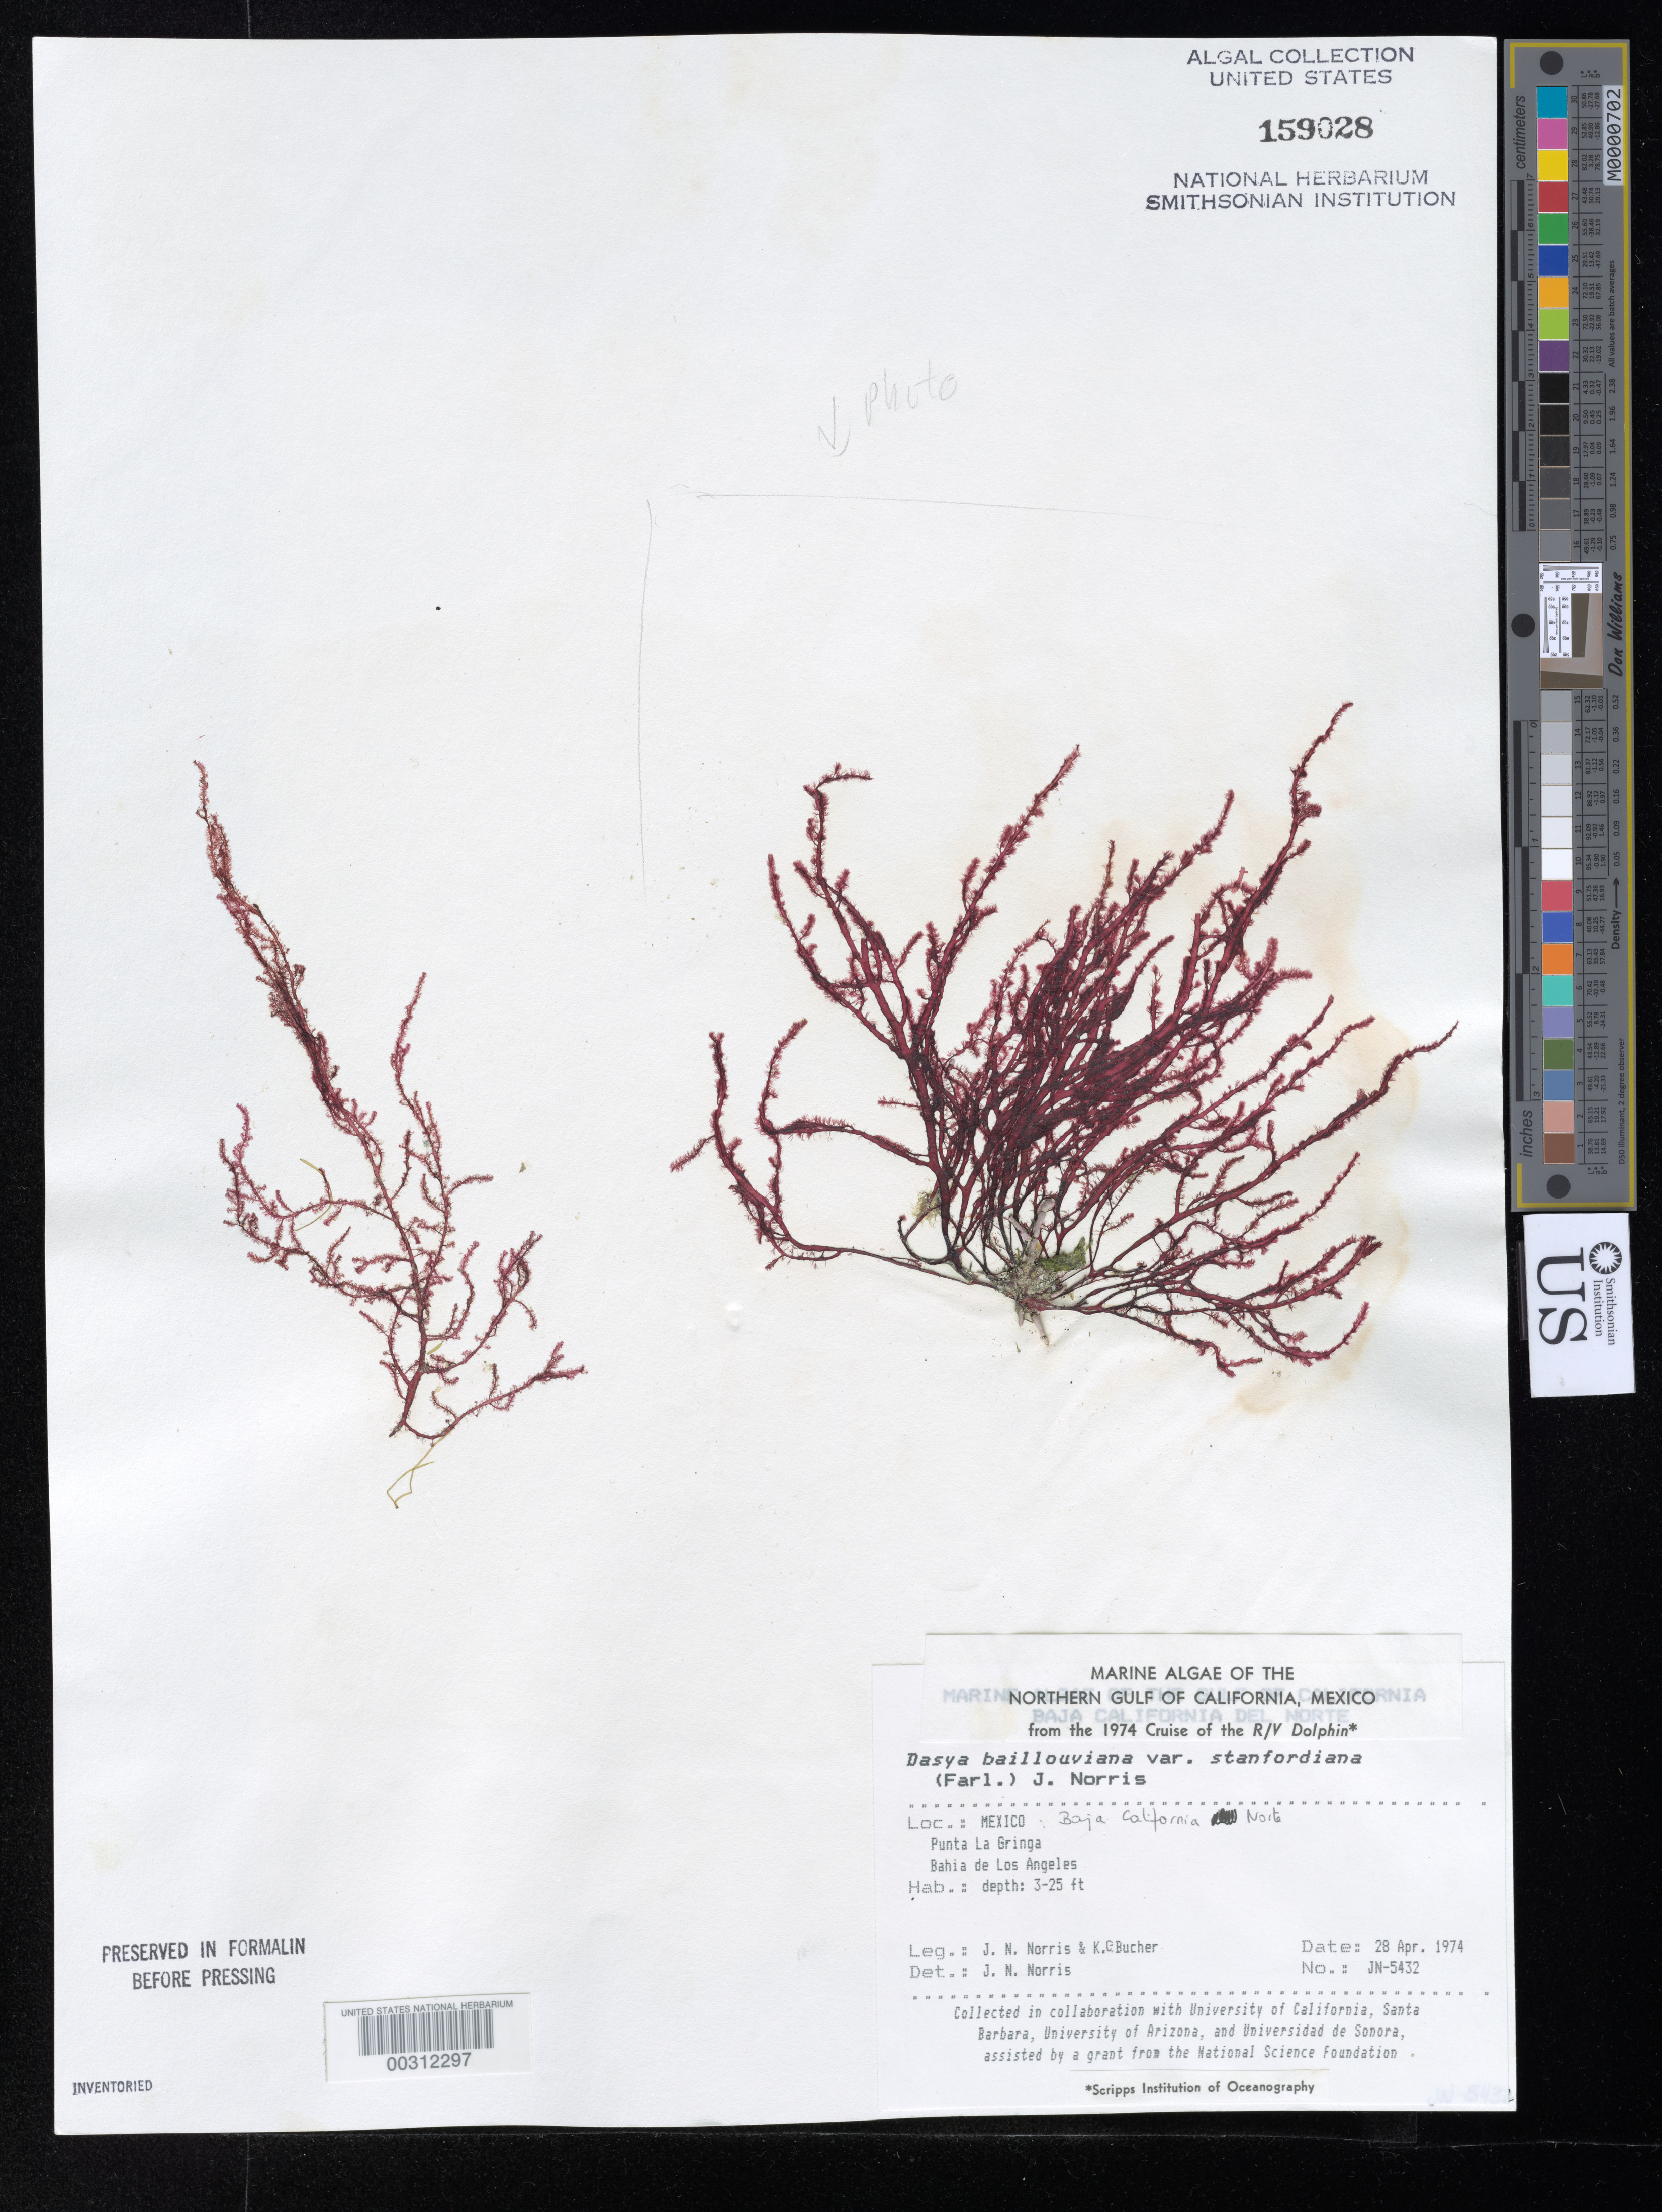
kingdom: Plantae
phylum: Rhodophyta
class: Florideophyceae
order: Ceramiales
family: Dasyaceae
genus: Dasya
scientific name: Dasya pedicellata subsp. stanfordiana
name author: J.N. Norris & K.E. Bucher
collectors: J. N. Norris & K. E. Bucher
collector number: JN-5432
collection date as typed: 28 Apr 1974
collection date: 1974-04-28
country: Mexico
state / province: Baja California Norte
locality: Punta La Gringa, Bahia de los Angeles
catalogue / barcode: US 159028